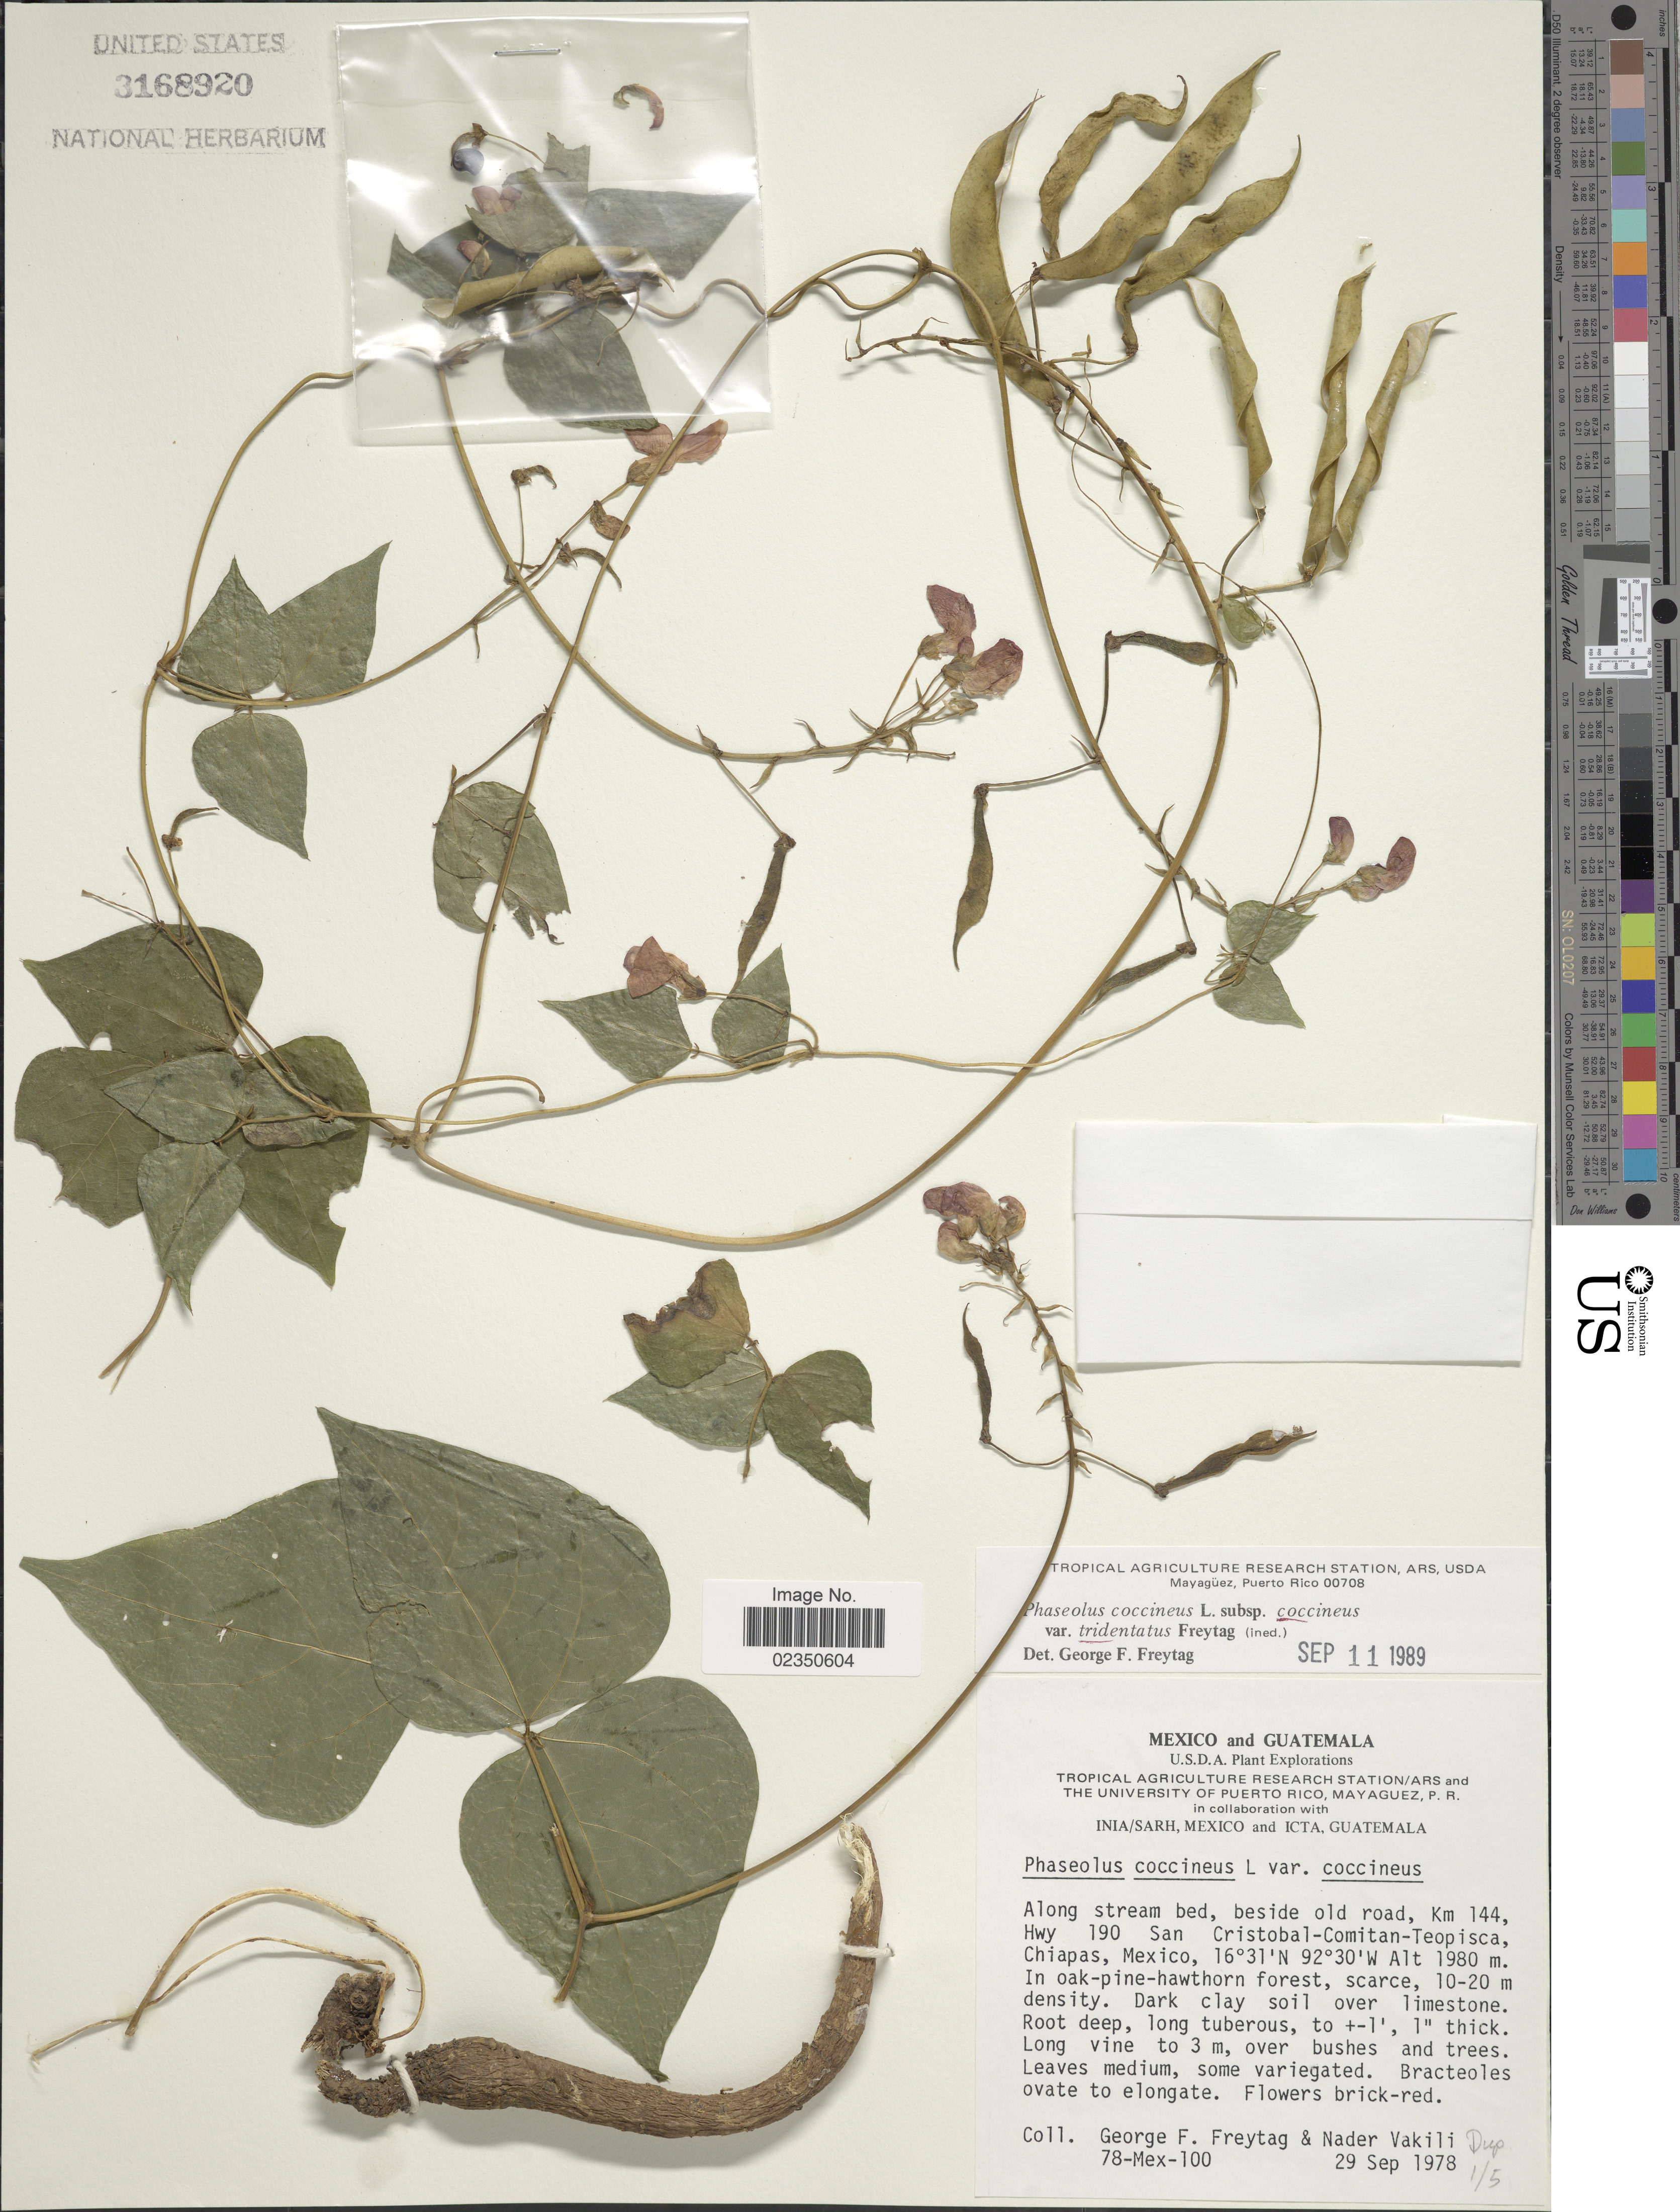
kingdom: Plantae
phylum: Tracheophyta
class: Magnoliopsida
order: Fabales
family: Fabaceae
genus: Phaseolus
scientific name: Phaseolus coccineus var. tridentatus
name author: Freytag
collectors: G. F. Freytag & J. Sullivan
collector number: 78-Mex-100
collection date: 1978-09-29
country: Mexico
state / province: Chiapas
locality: Along stream bed, beside old road, Km 144, Hwy 190 San Cristobal-Comitan-Teopisca.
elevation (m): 1980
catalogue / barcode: US 3168920